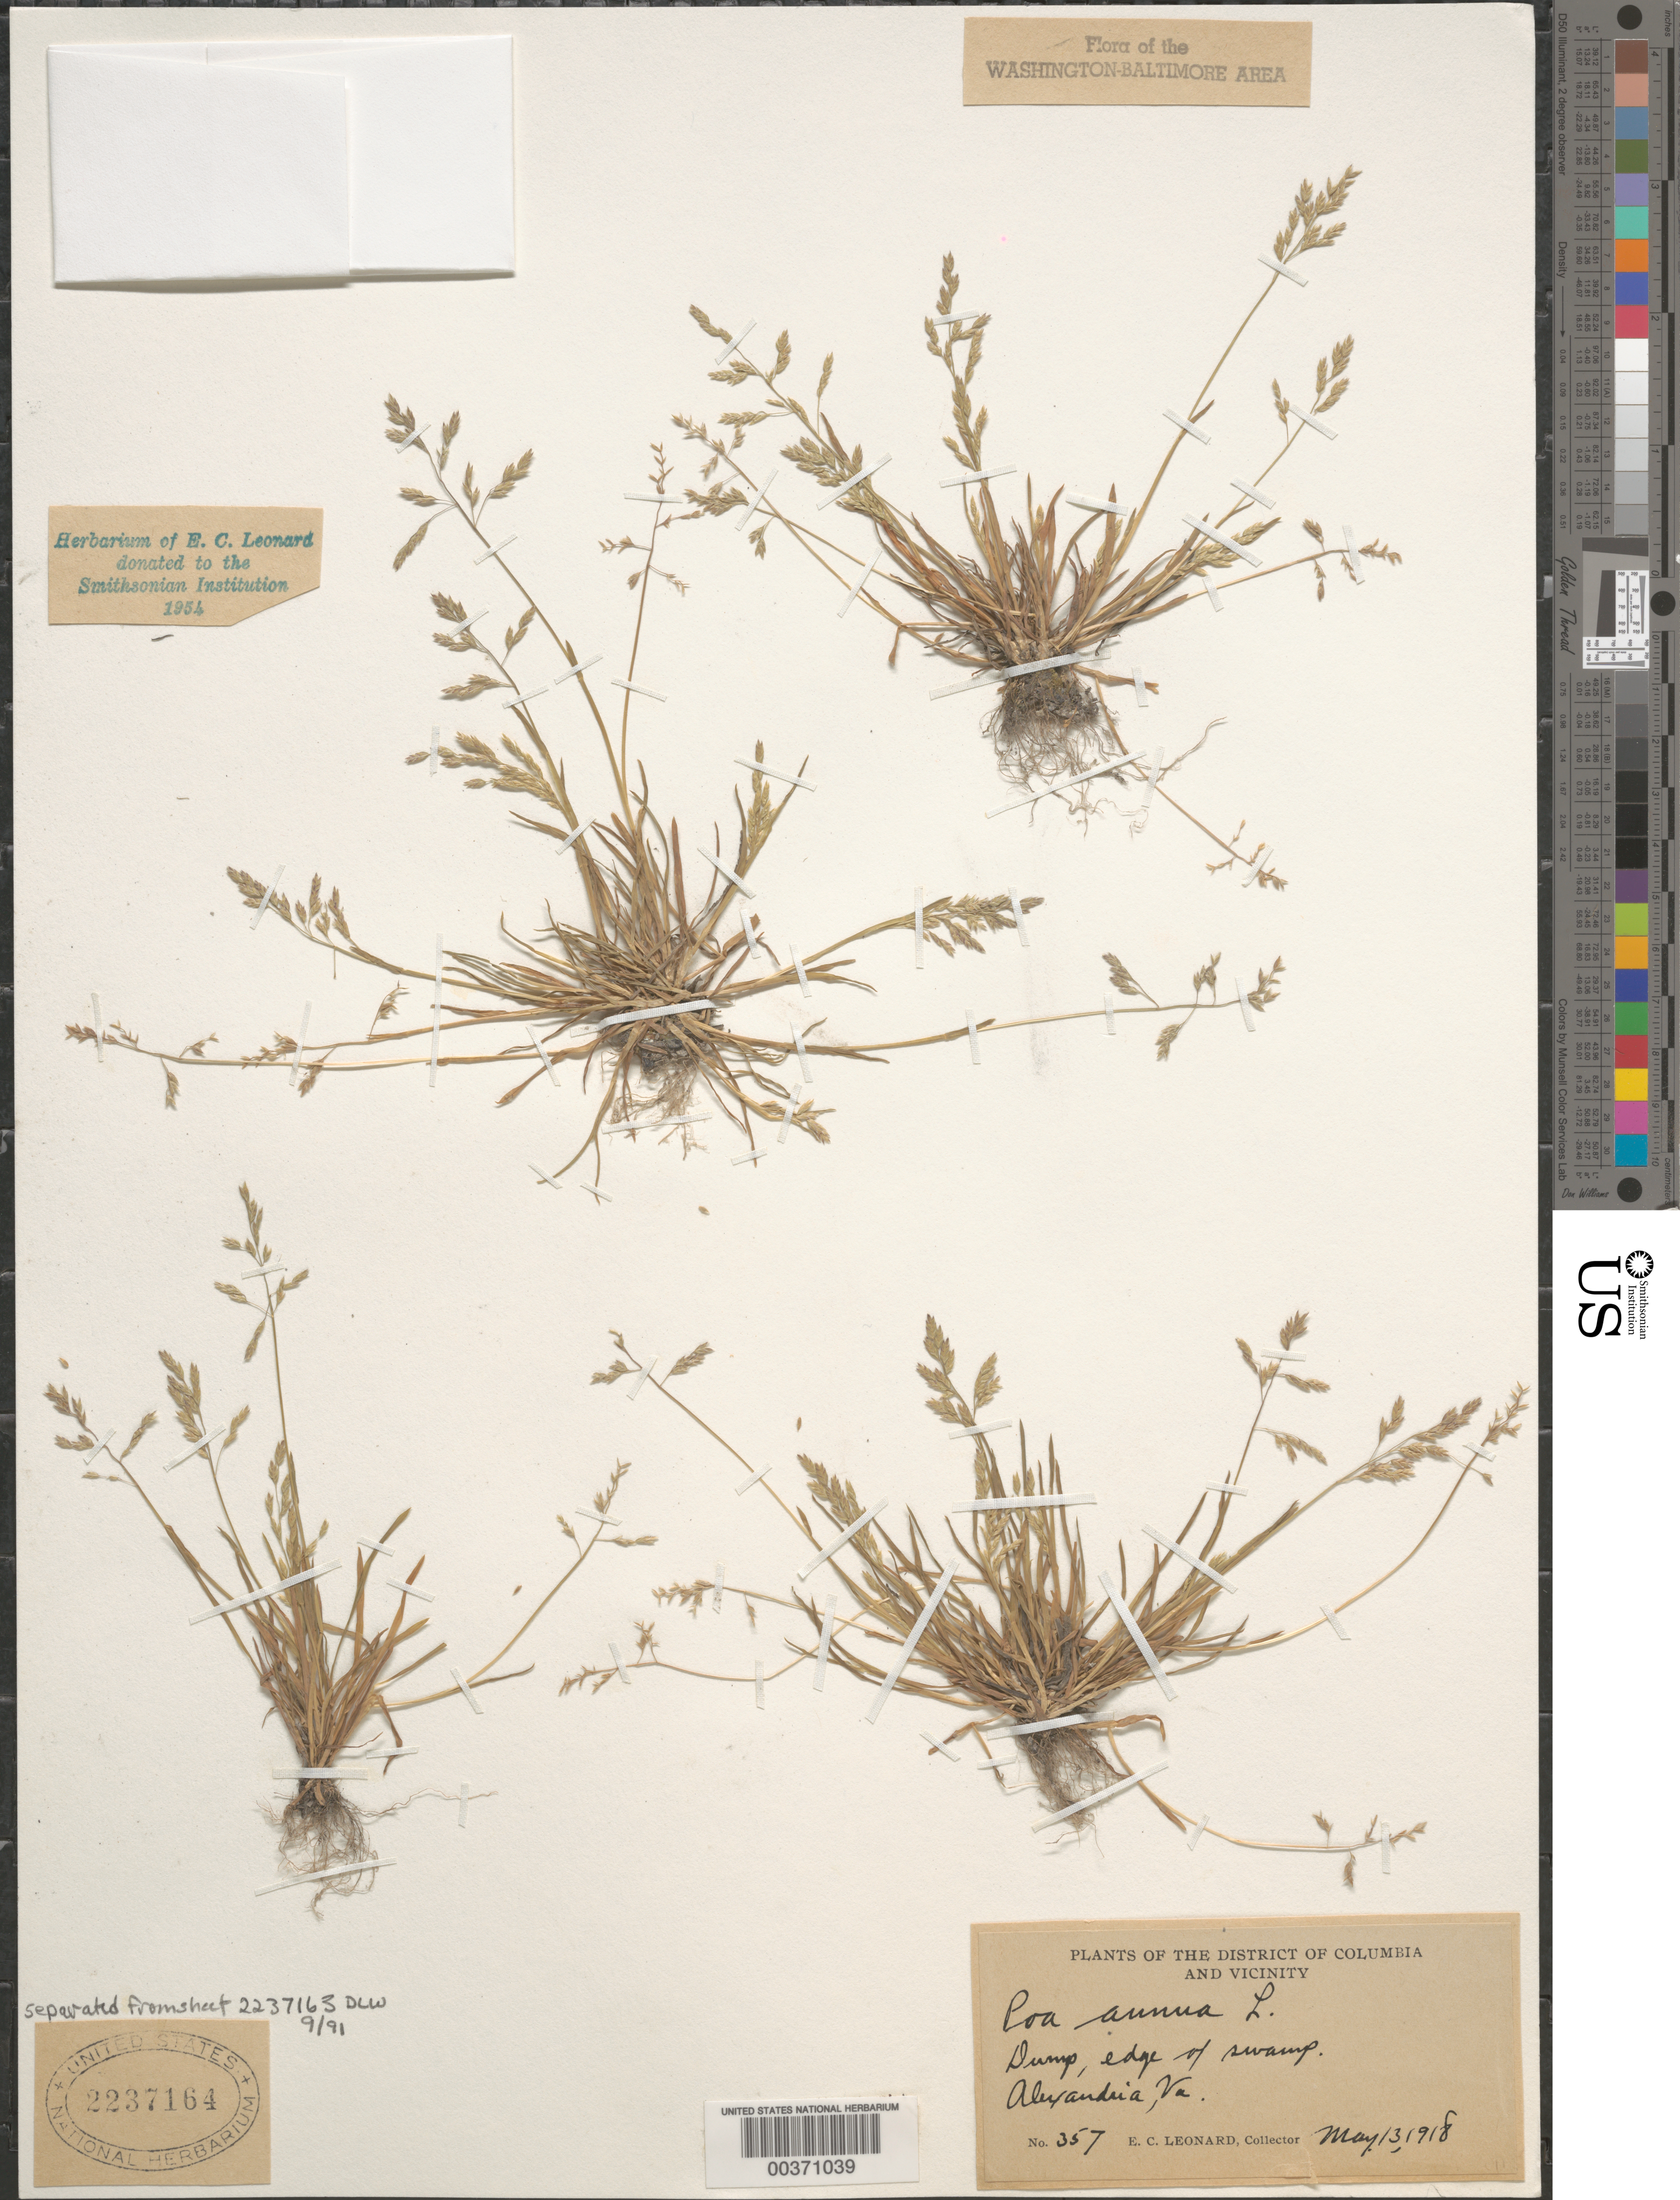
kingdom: Plantae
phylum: Tracheophyta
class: Liliopsida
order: Poales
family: Poaceae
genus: Poa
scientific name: Poa annua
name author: L.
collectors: E. C. Leonard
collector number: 357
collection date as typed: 13 May 1918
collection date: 1918-05-13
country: United States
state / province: Virginia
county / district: City of Alexandria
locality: Alexandria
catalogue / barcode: US 2237164